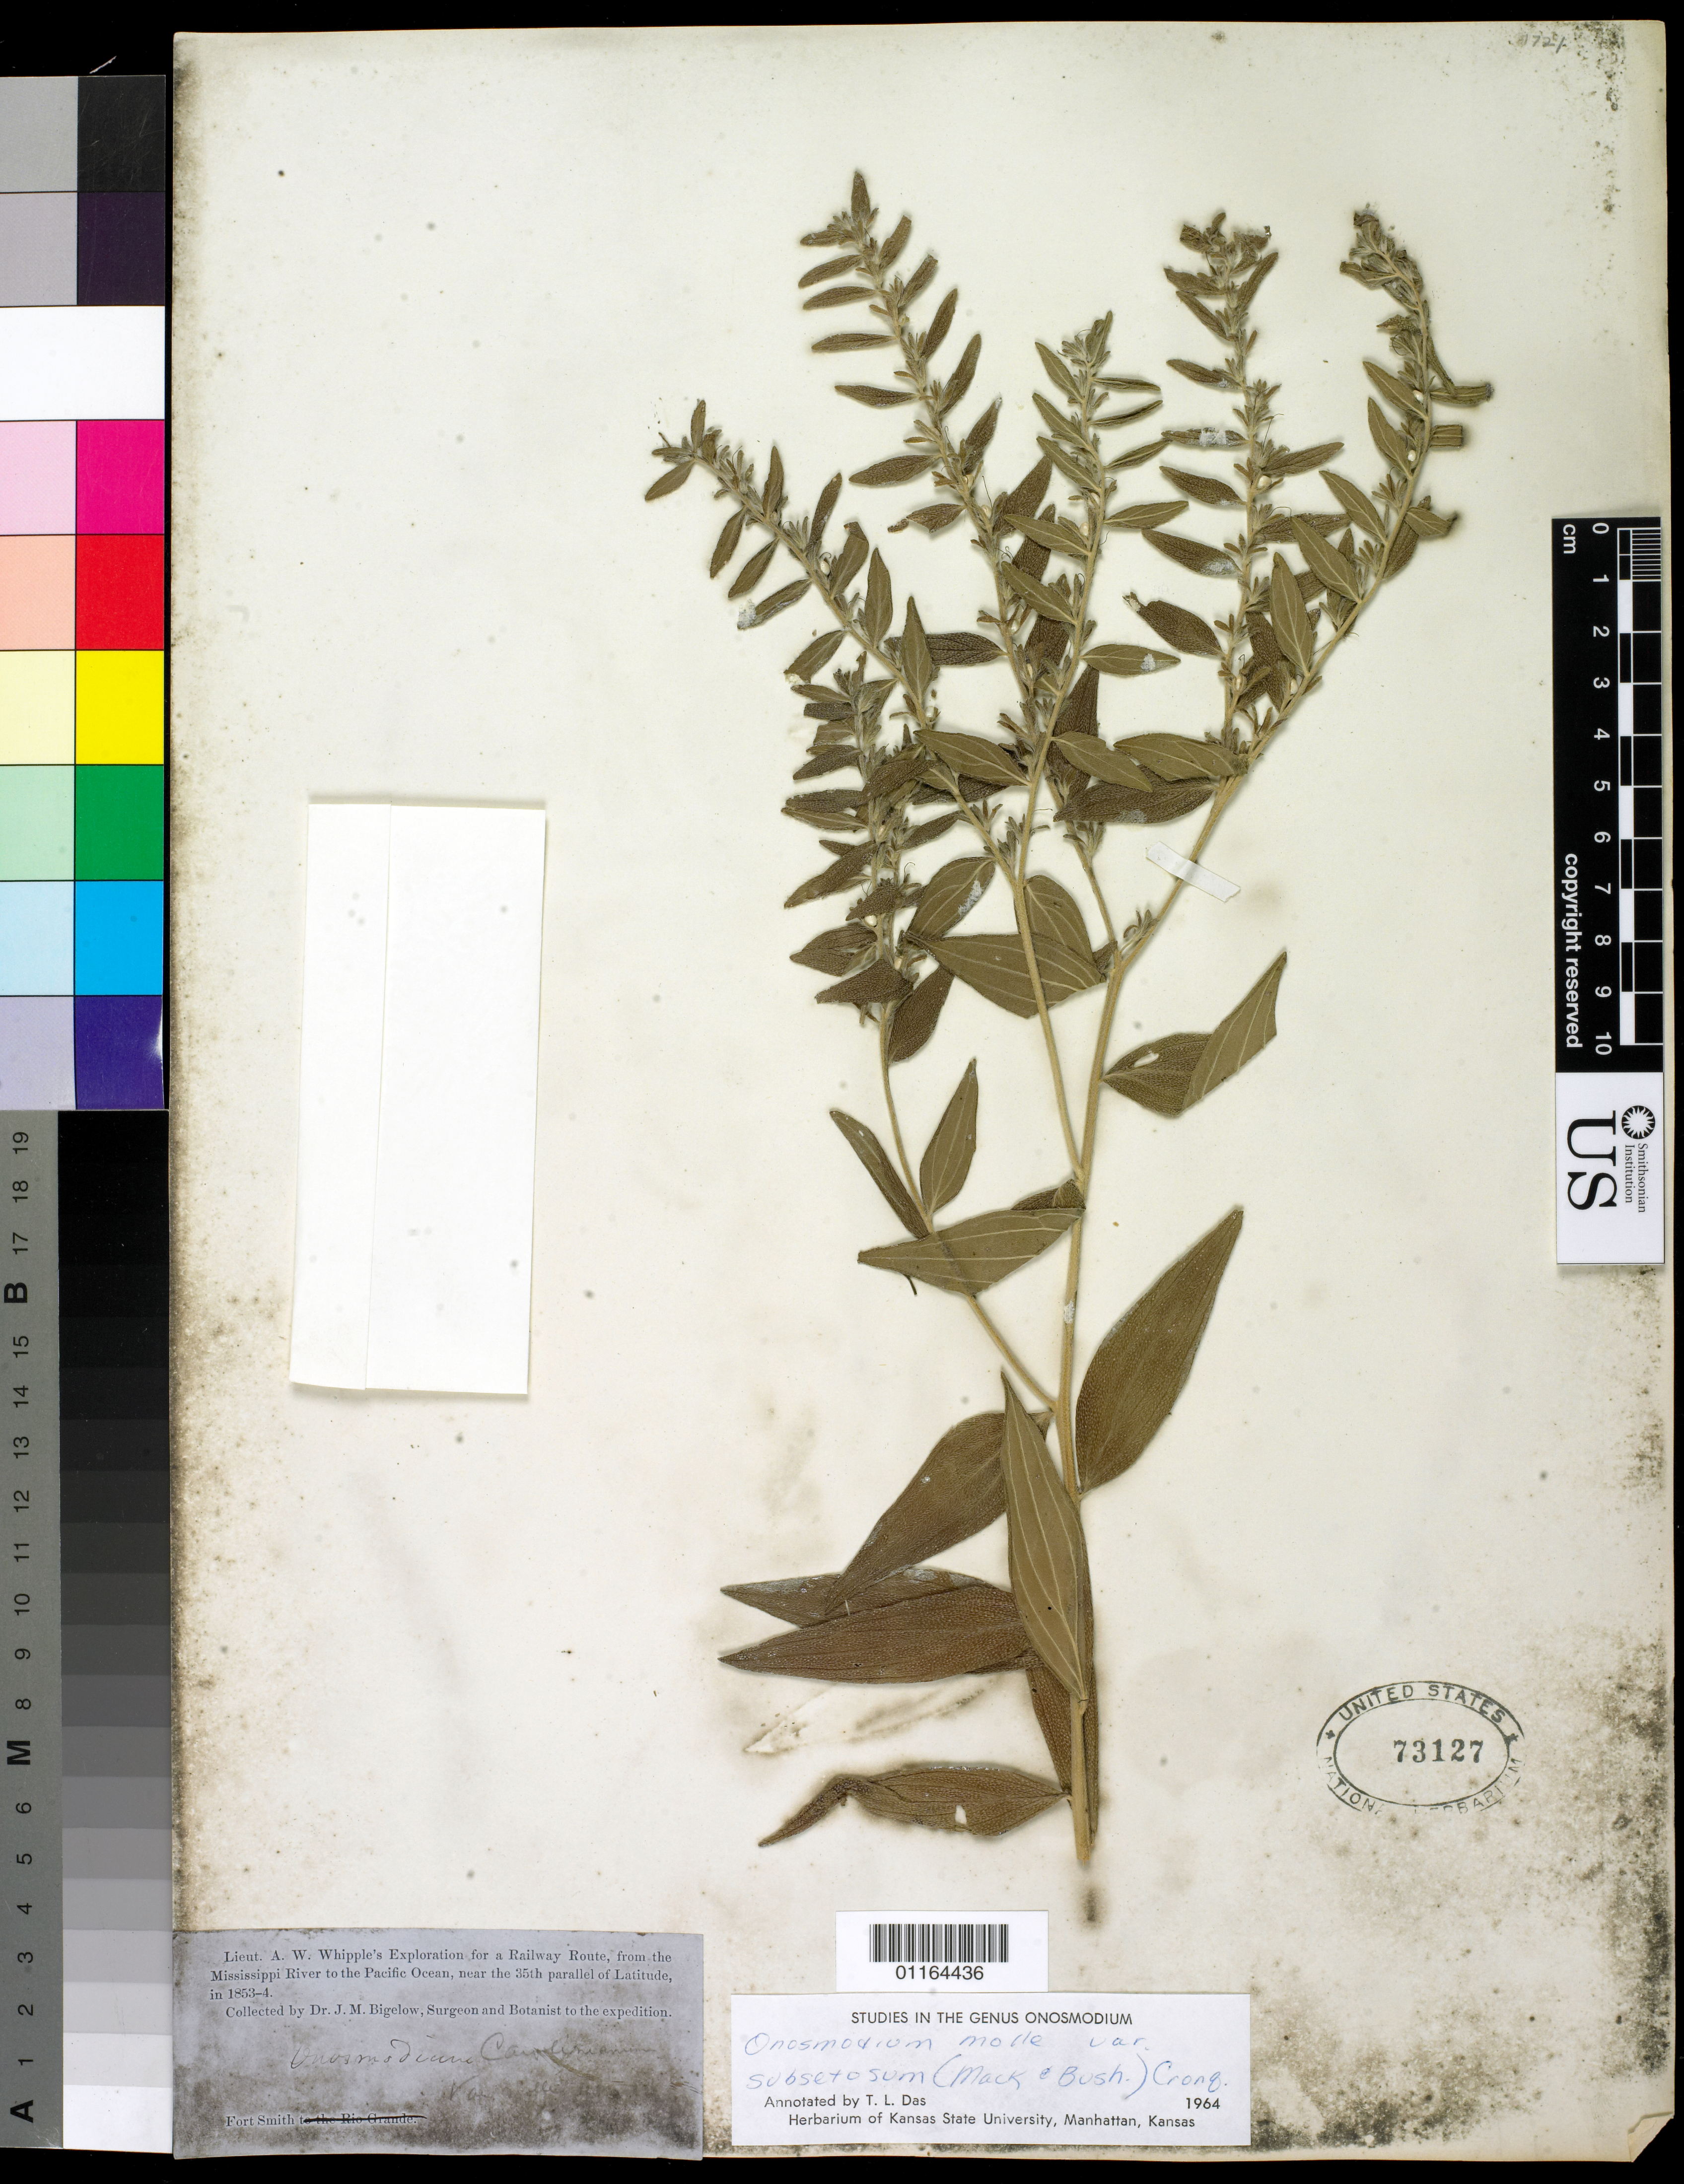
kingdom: Plantae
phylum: Tracheophyta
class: Magnoliopsida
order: Boraginales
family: Boraginaceae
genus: Onosmodium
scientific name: Onosmodium molle var. subsetosum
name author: (Mack. & Bush) Cronq.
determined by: Das, T. L.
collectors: J. M. Bigelow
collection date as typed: ---1853 to -- --- 1854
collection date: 1853/1854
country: United States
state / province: Arkansas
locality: Fort Smith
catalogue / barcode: US 73127